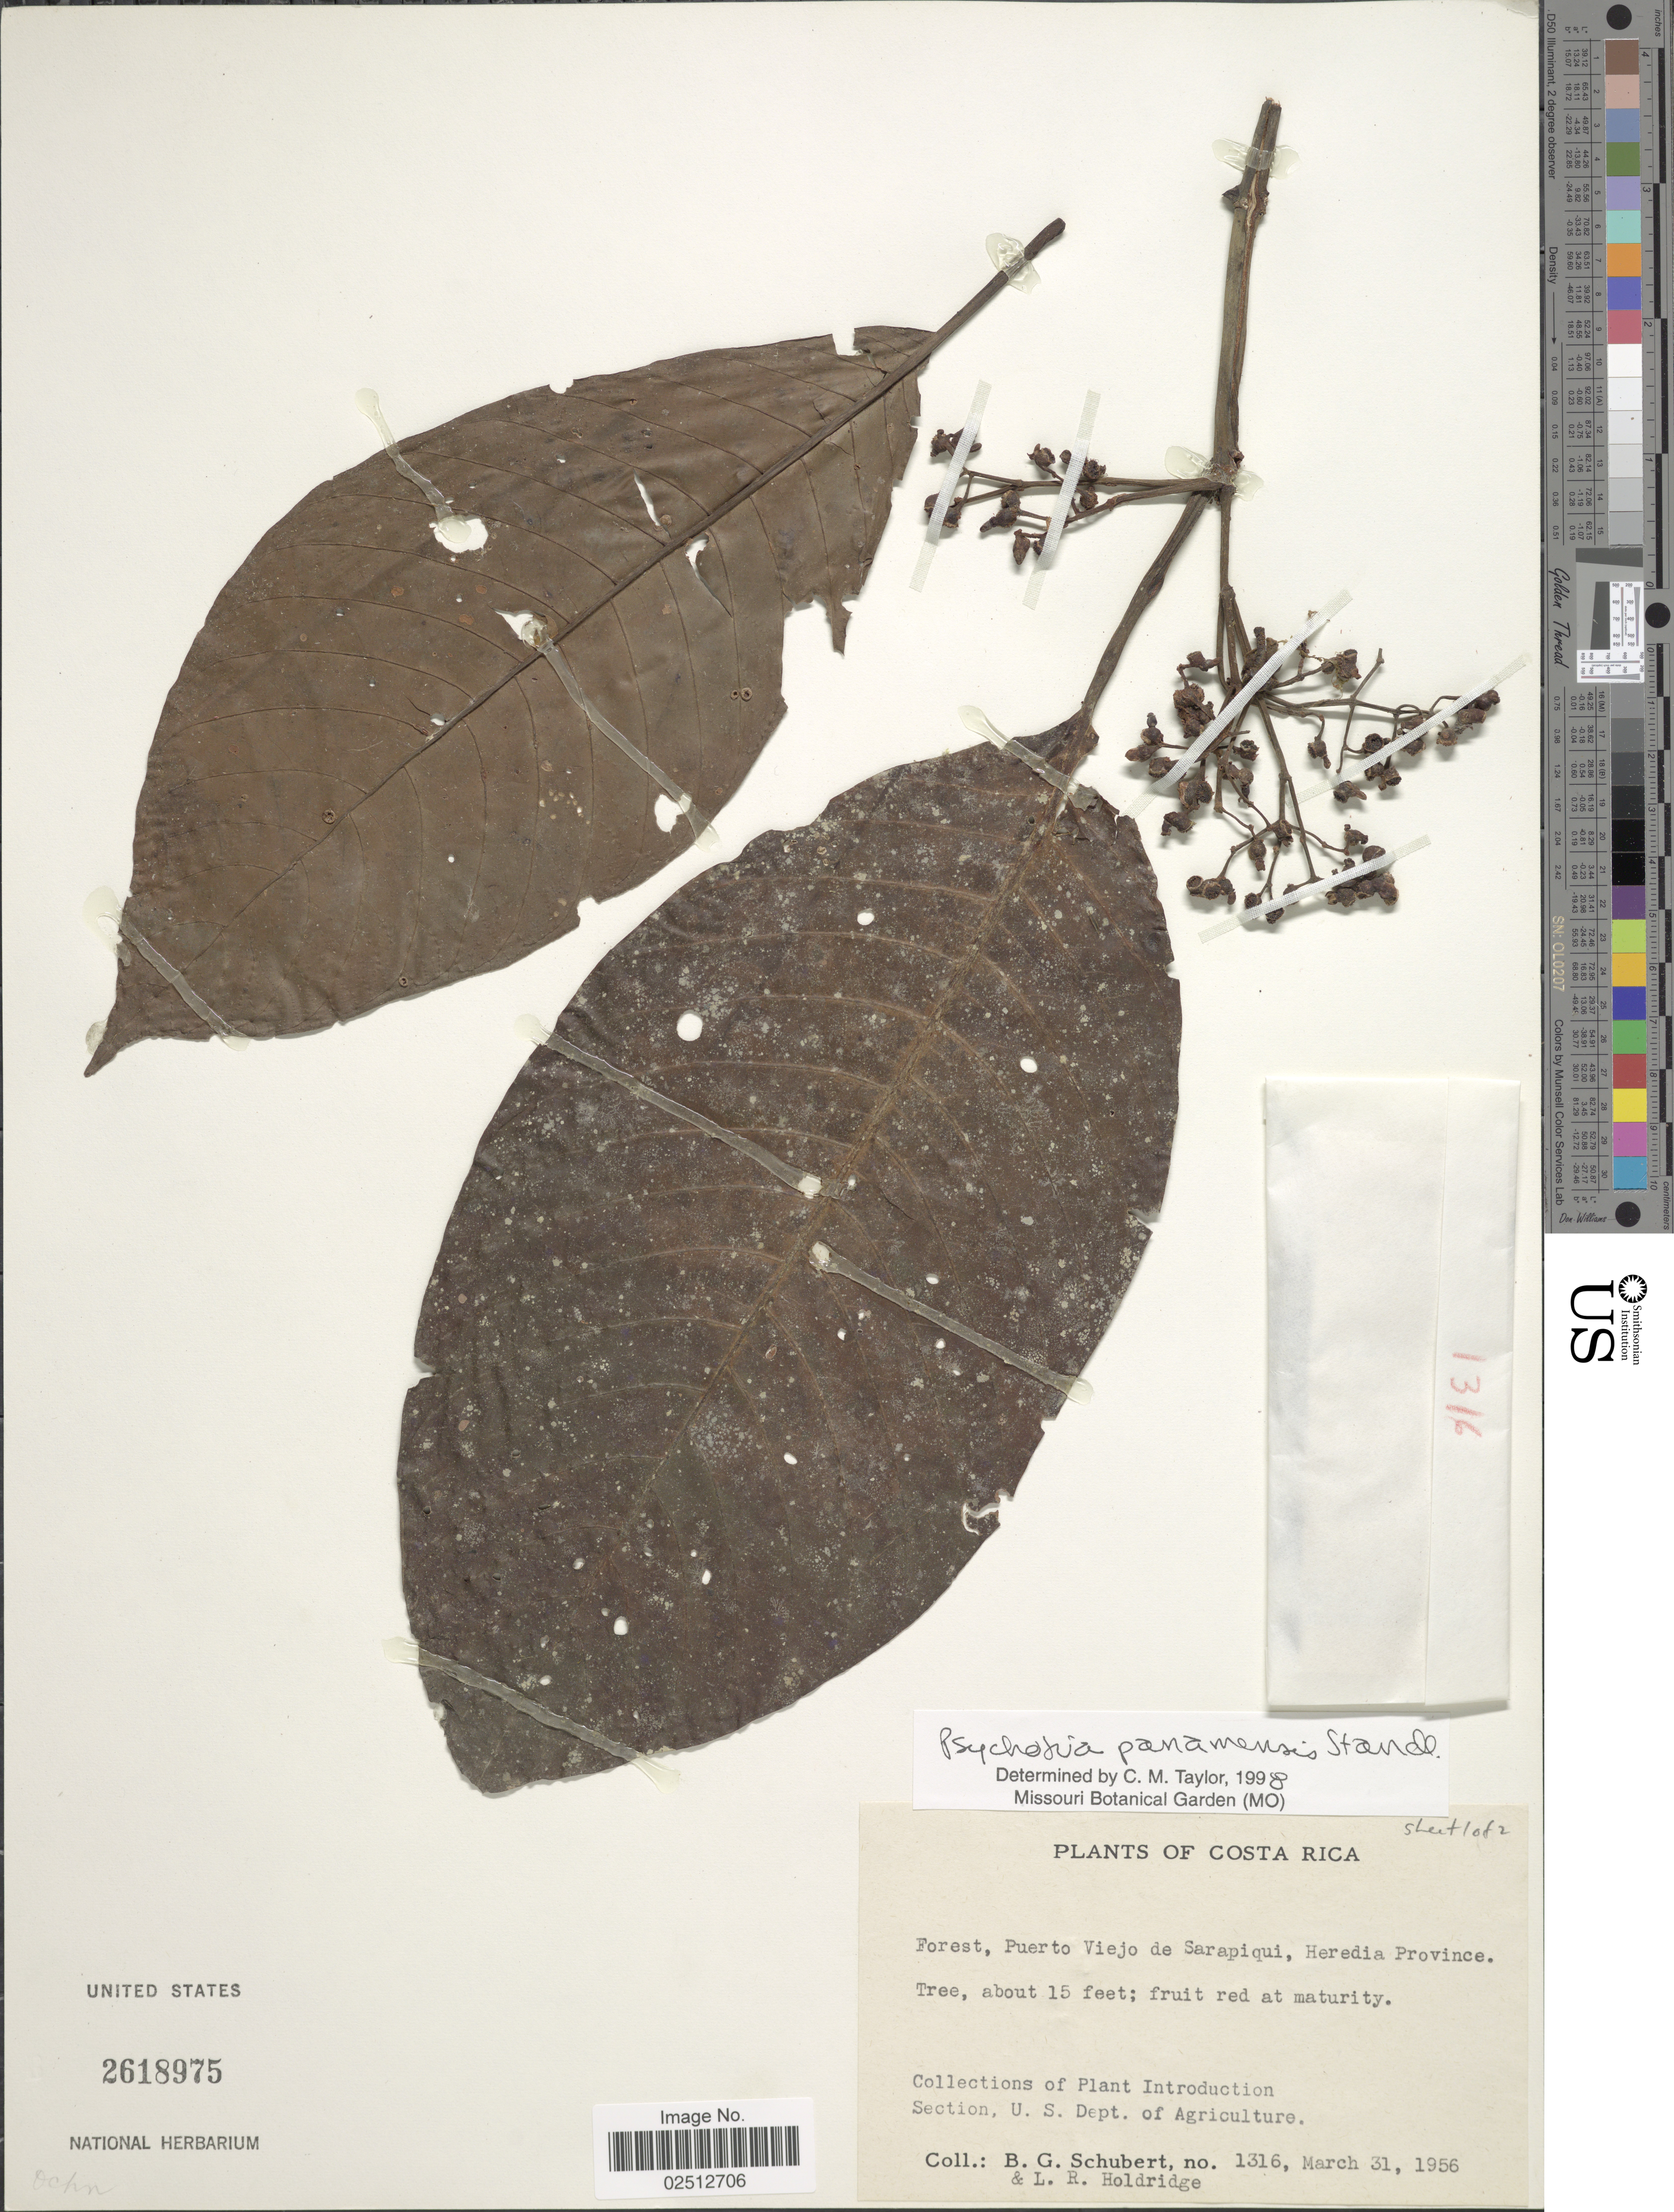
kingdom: Plantae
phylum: Tracheophyta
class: Magnoliopsida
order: Gentianales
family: Rubiaceae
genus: Psychotria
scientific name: Psychotria panamensis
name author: Standl.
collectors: B. Schubert & L. Holdridge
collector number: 1316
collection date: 1956-03-31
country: Costa Rica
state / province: Heredia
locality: Forest, Puerto Viejo de Sarapiqui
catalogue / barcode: US 2618975